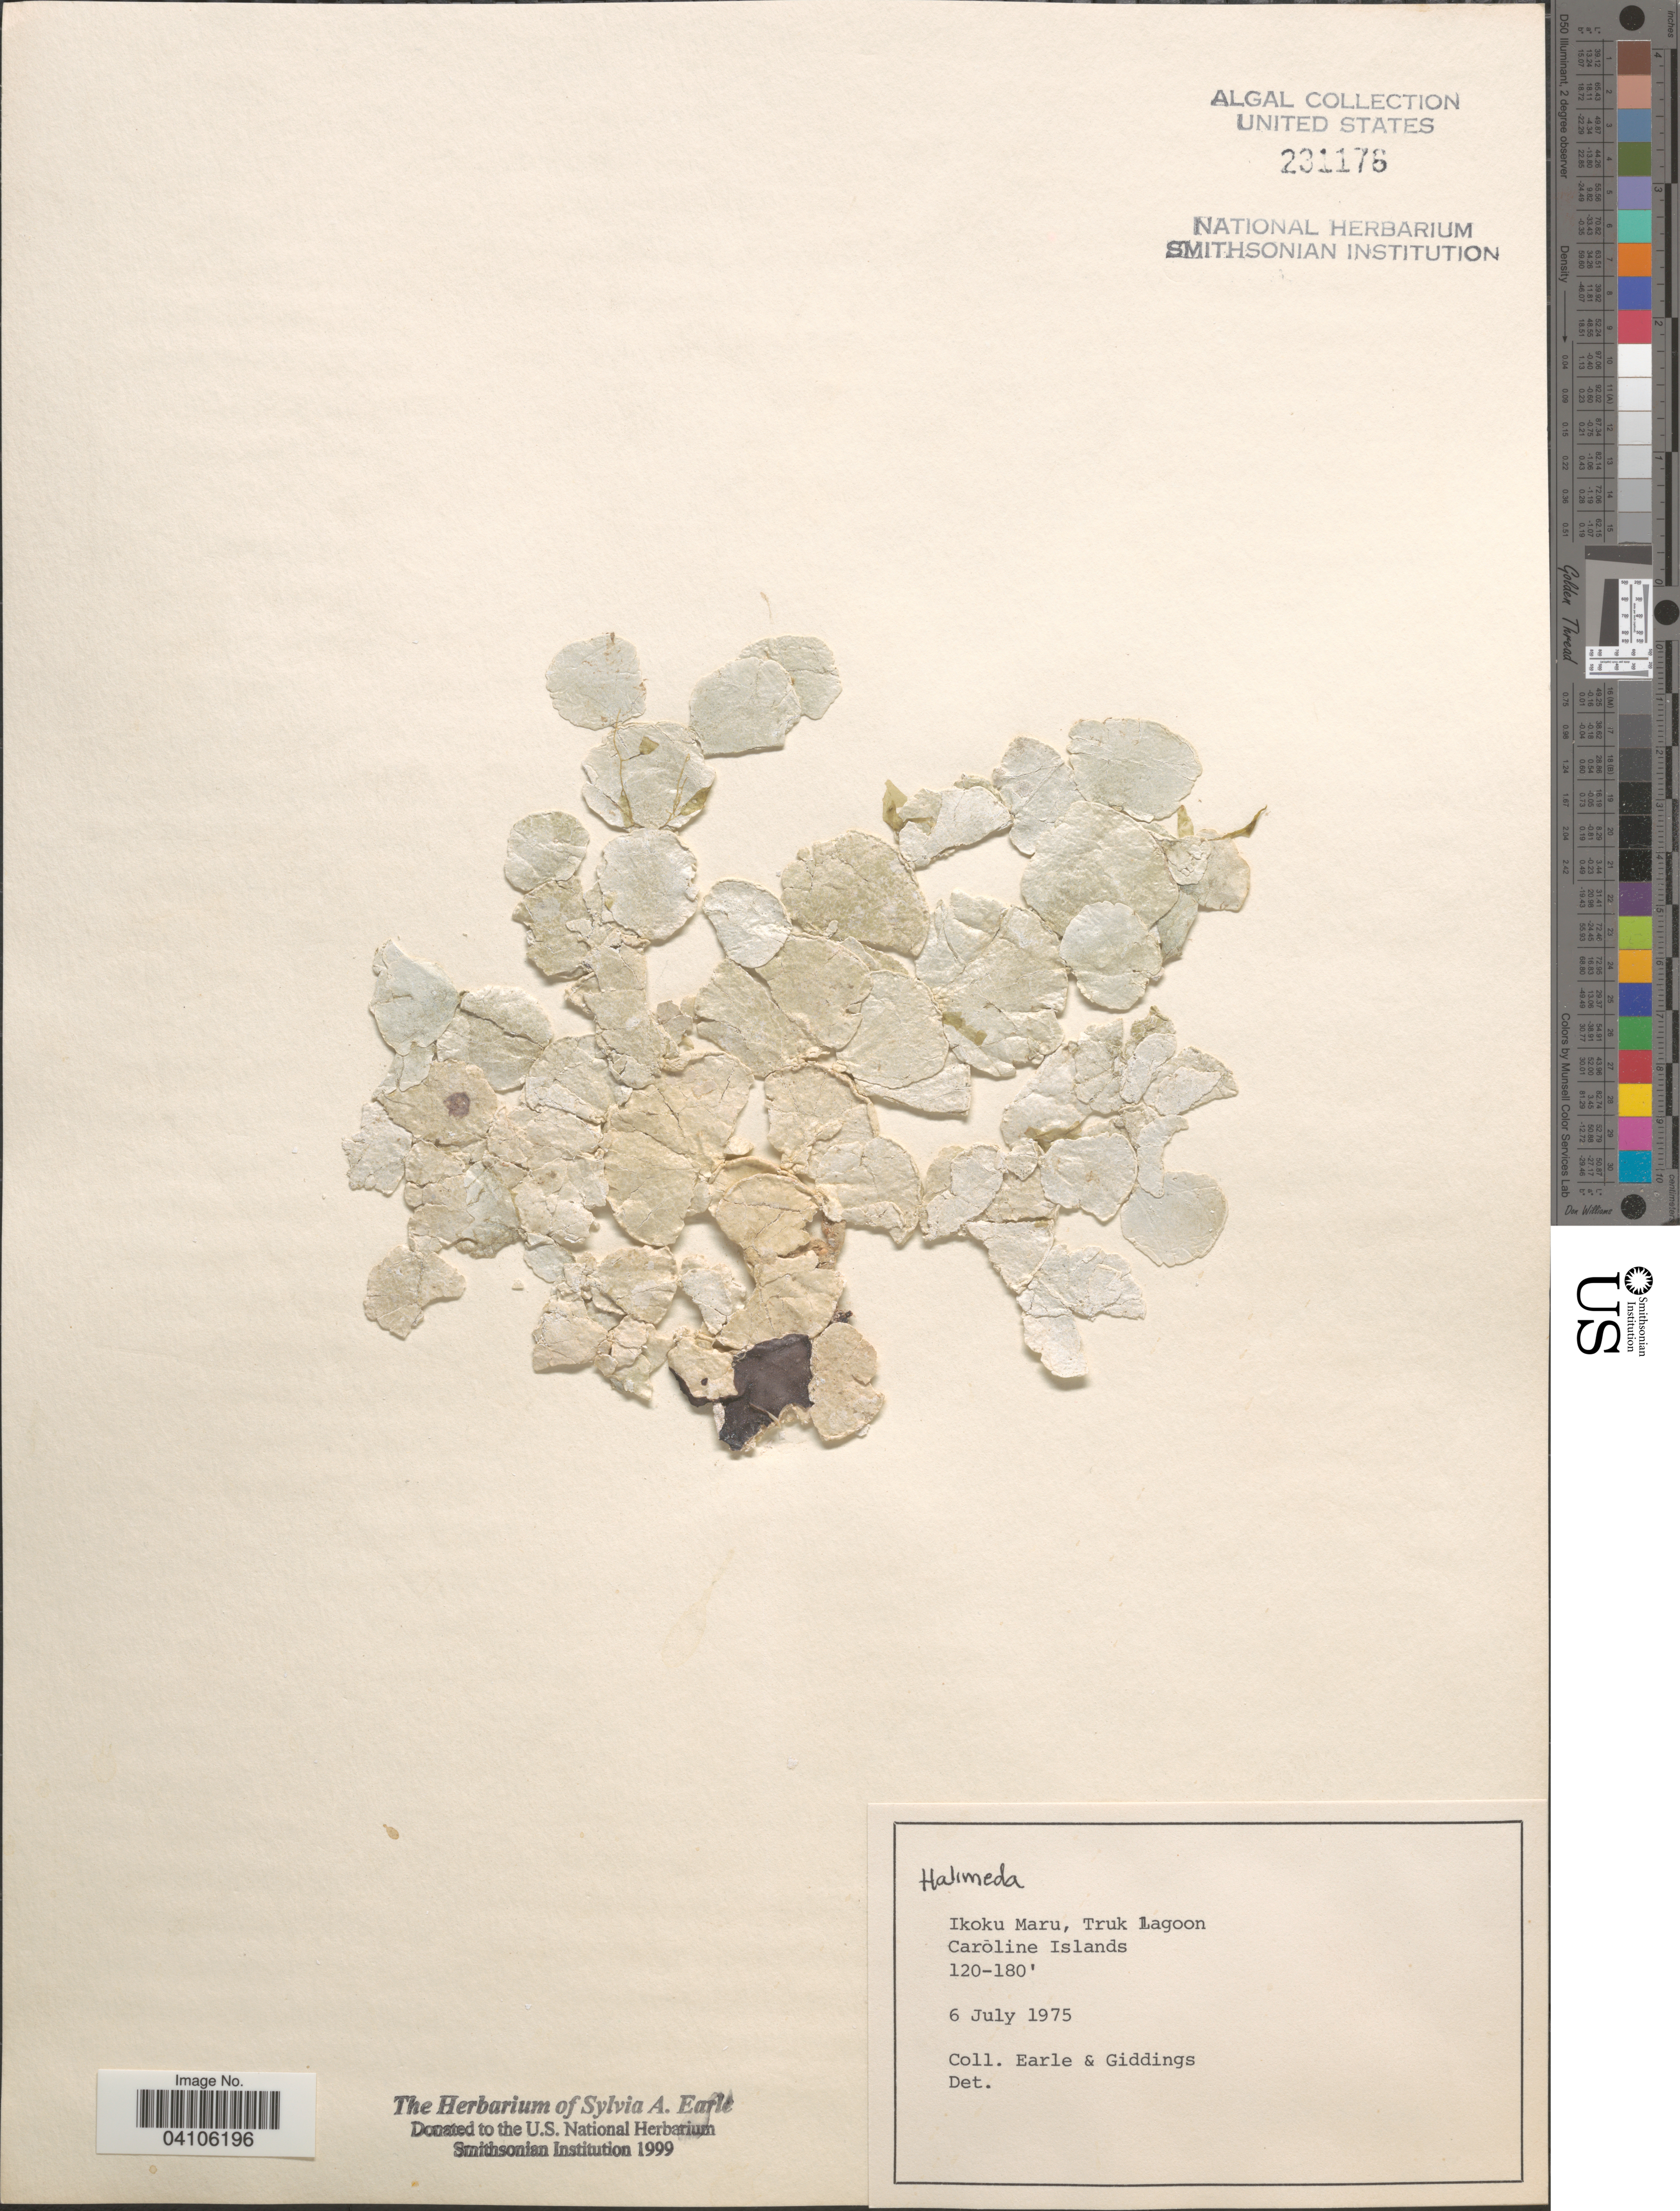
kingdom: Plantae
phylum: Chlorophyta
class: Ulvophyceae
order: Bryopsidales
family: Halimedaceae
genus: Halimeda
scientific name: Halimeda sp.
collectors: S. A. Earle & Giddings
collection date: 1975-07-06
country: Micronesia, Federated States of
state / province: Truk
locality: Ikoku Maru, Truk Lagoon. Caroline Islands.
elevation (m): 37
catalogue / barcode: US 231176